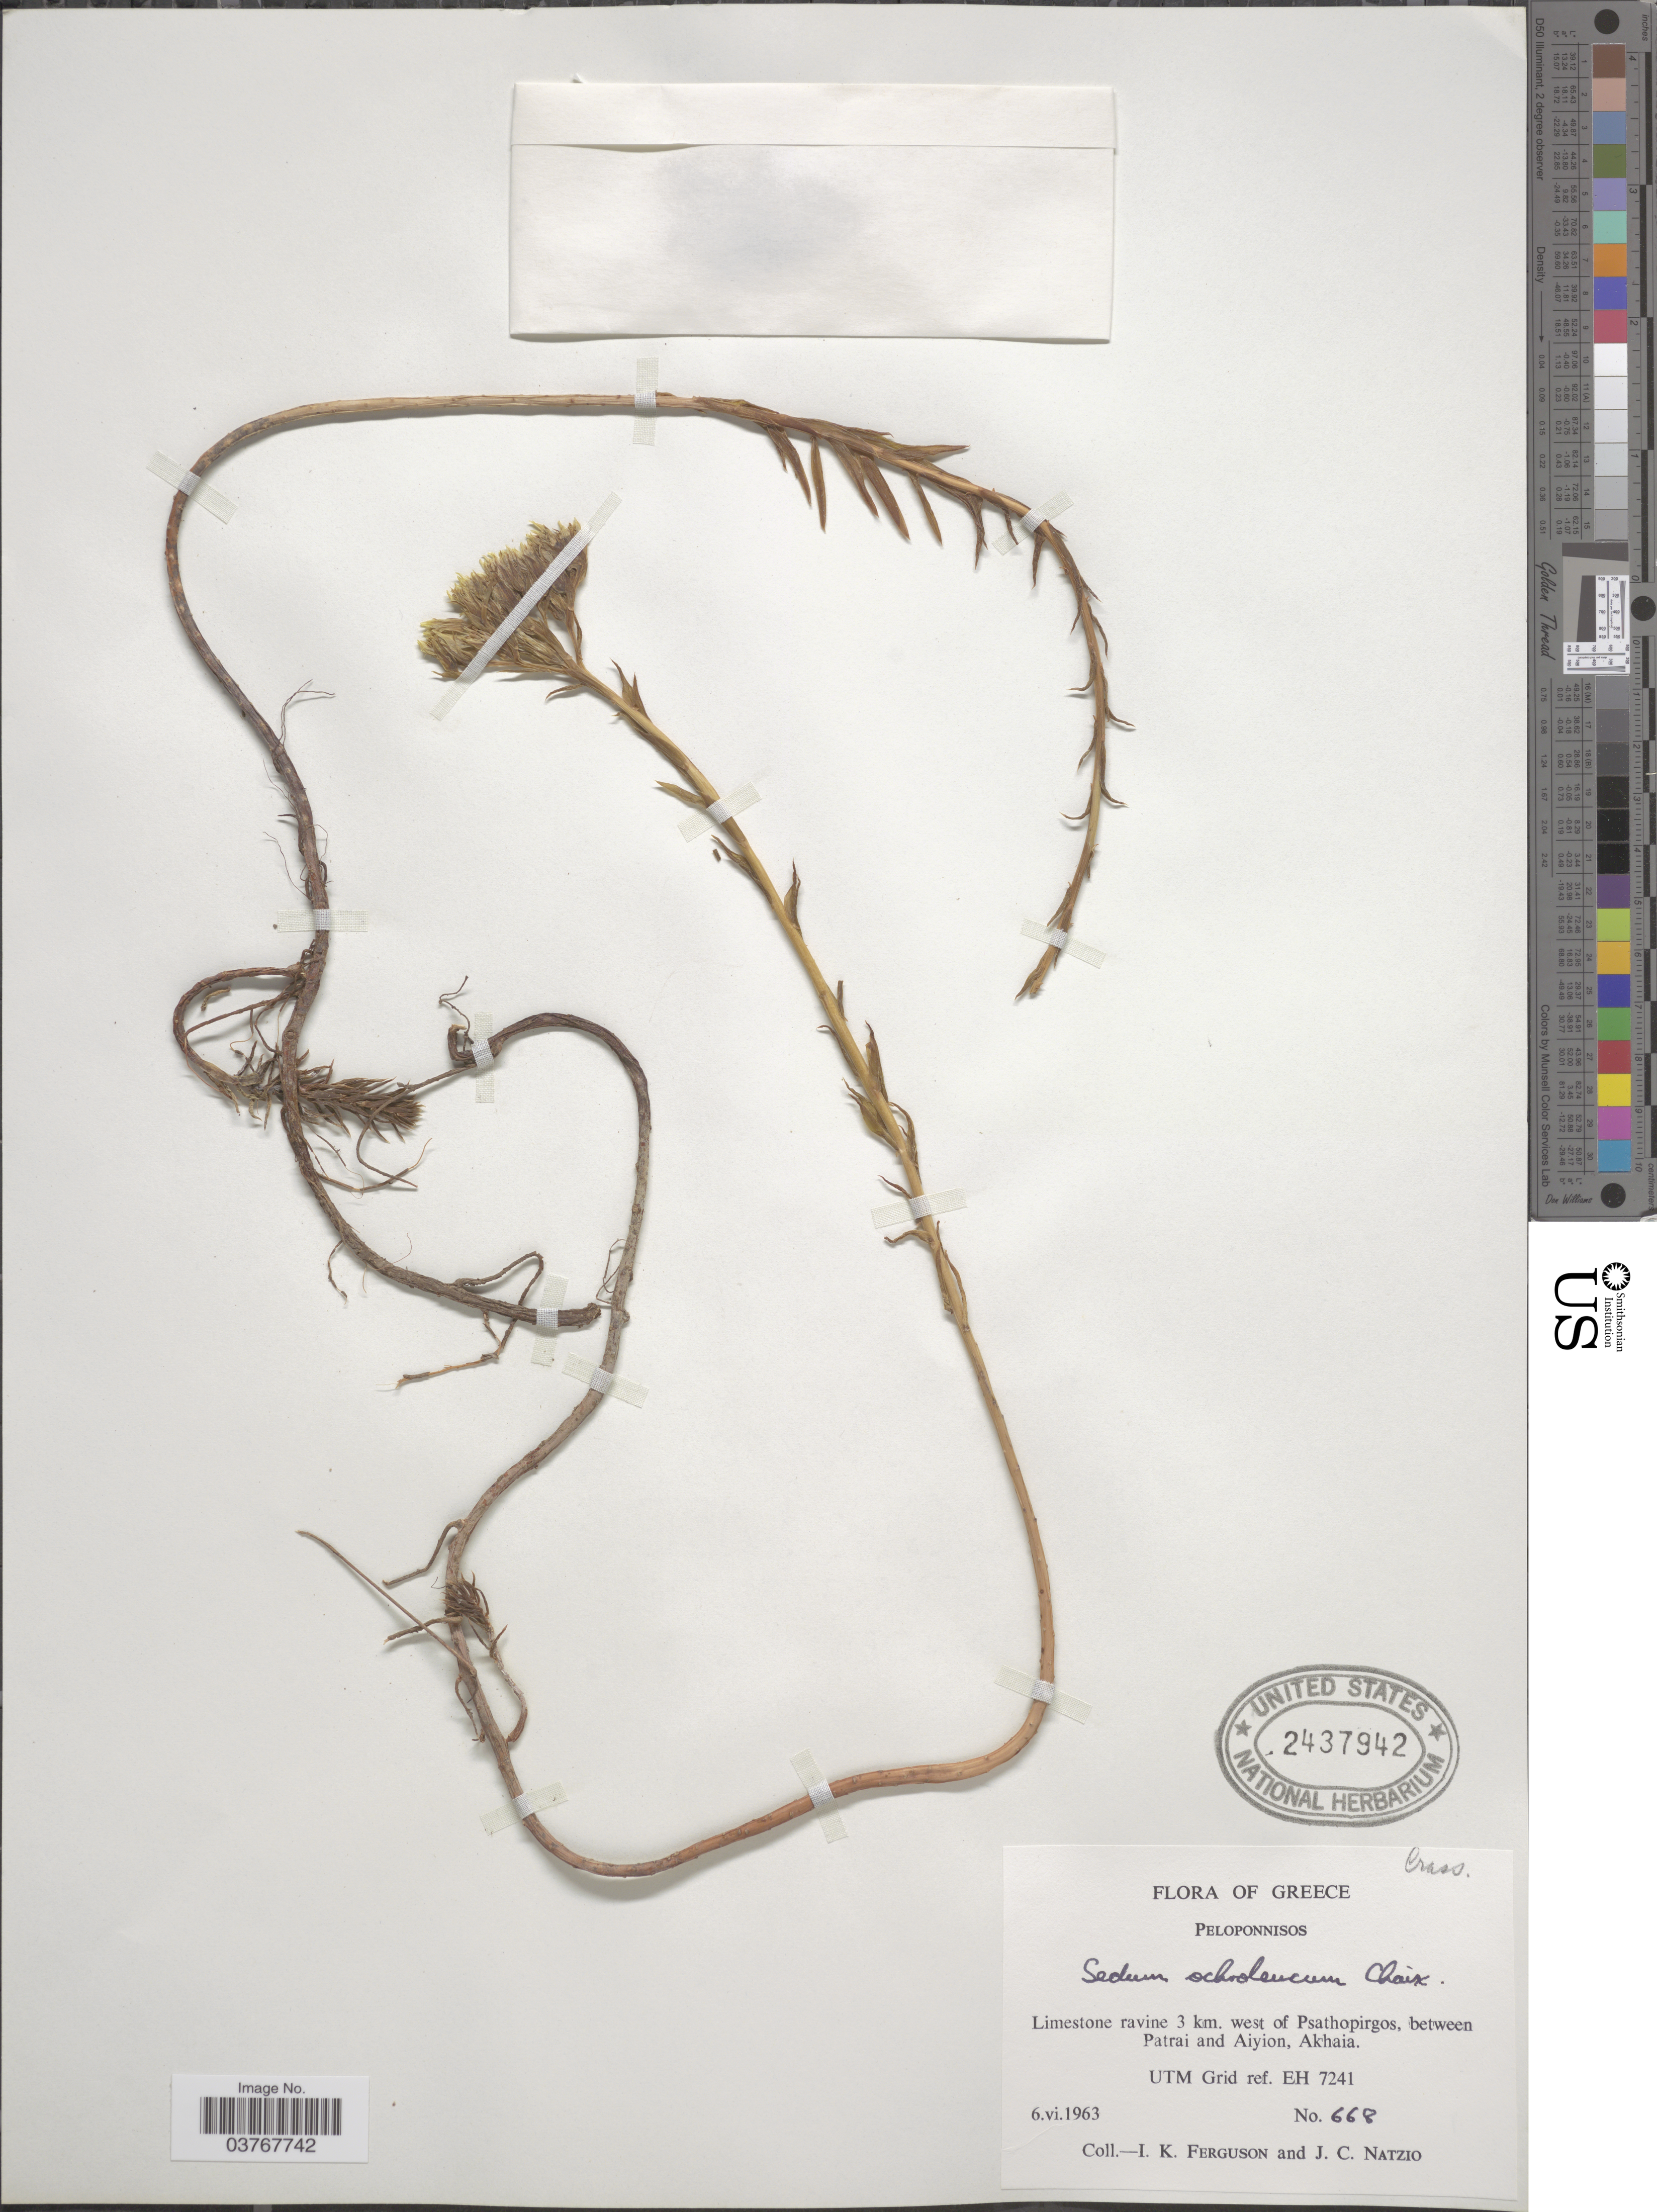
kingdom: Plantae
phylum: Tracheophyta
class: Magnoliopsida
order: Saxifragales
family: Crassulaceae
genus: Petrosedum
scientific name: Petrosedum ochroleucum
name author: (Chaix) Niederle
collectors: I. K. Ferguson & J. Natzio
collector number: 668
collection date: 1963-06-06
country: Greece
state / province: Peloponnese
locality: Peloponnisos. Limestone ravine 3 km. west of Psathopirgos, between Patrai and Aiyion, Akhaia. UTM Grid ref. EH 7241.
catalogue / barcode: US 2437942